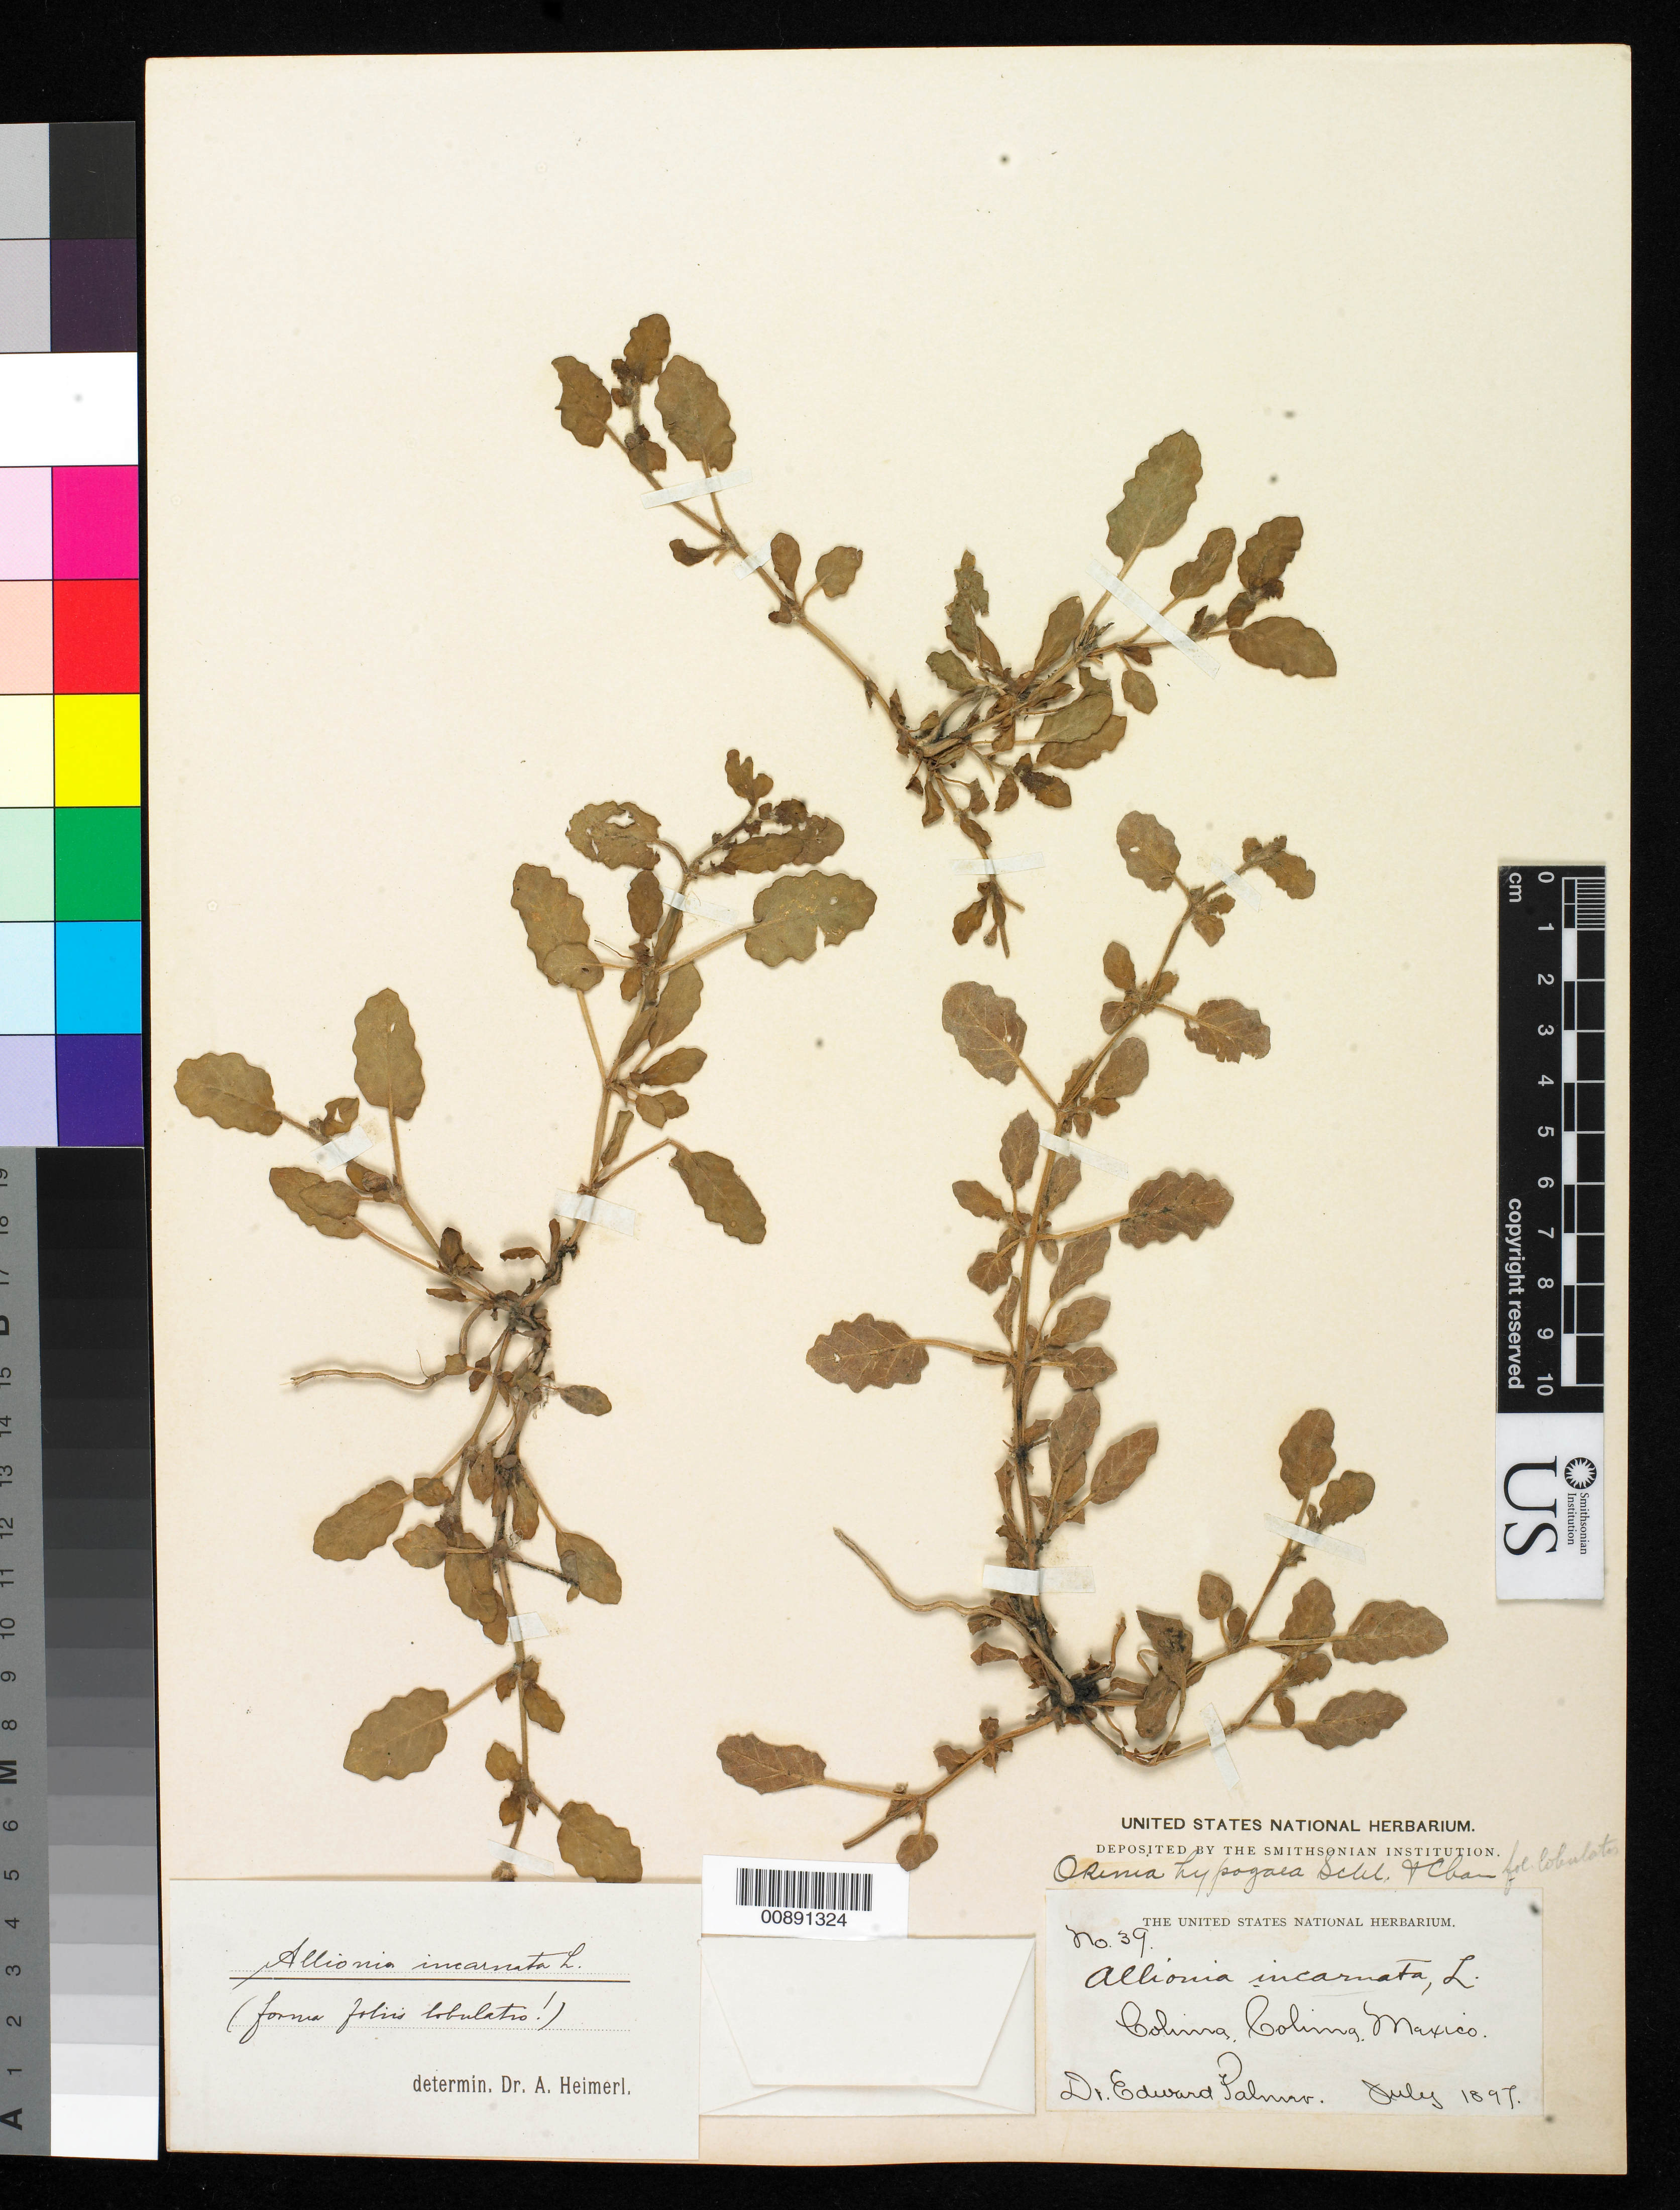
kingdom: Plantae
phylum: Tracheophyta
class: Magnoliopsida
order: Caryophyllales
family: Nyctaginaceae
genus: Okenia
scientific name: Okenia hypogaea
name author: Schltdl. & Cham.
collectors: E. Palmer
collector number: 39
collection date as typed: Jul 1897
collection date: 1897-07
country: Mexico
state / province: Colima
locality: Colima, Colima.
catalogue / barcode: US 315414